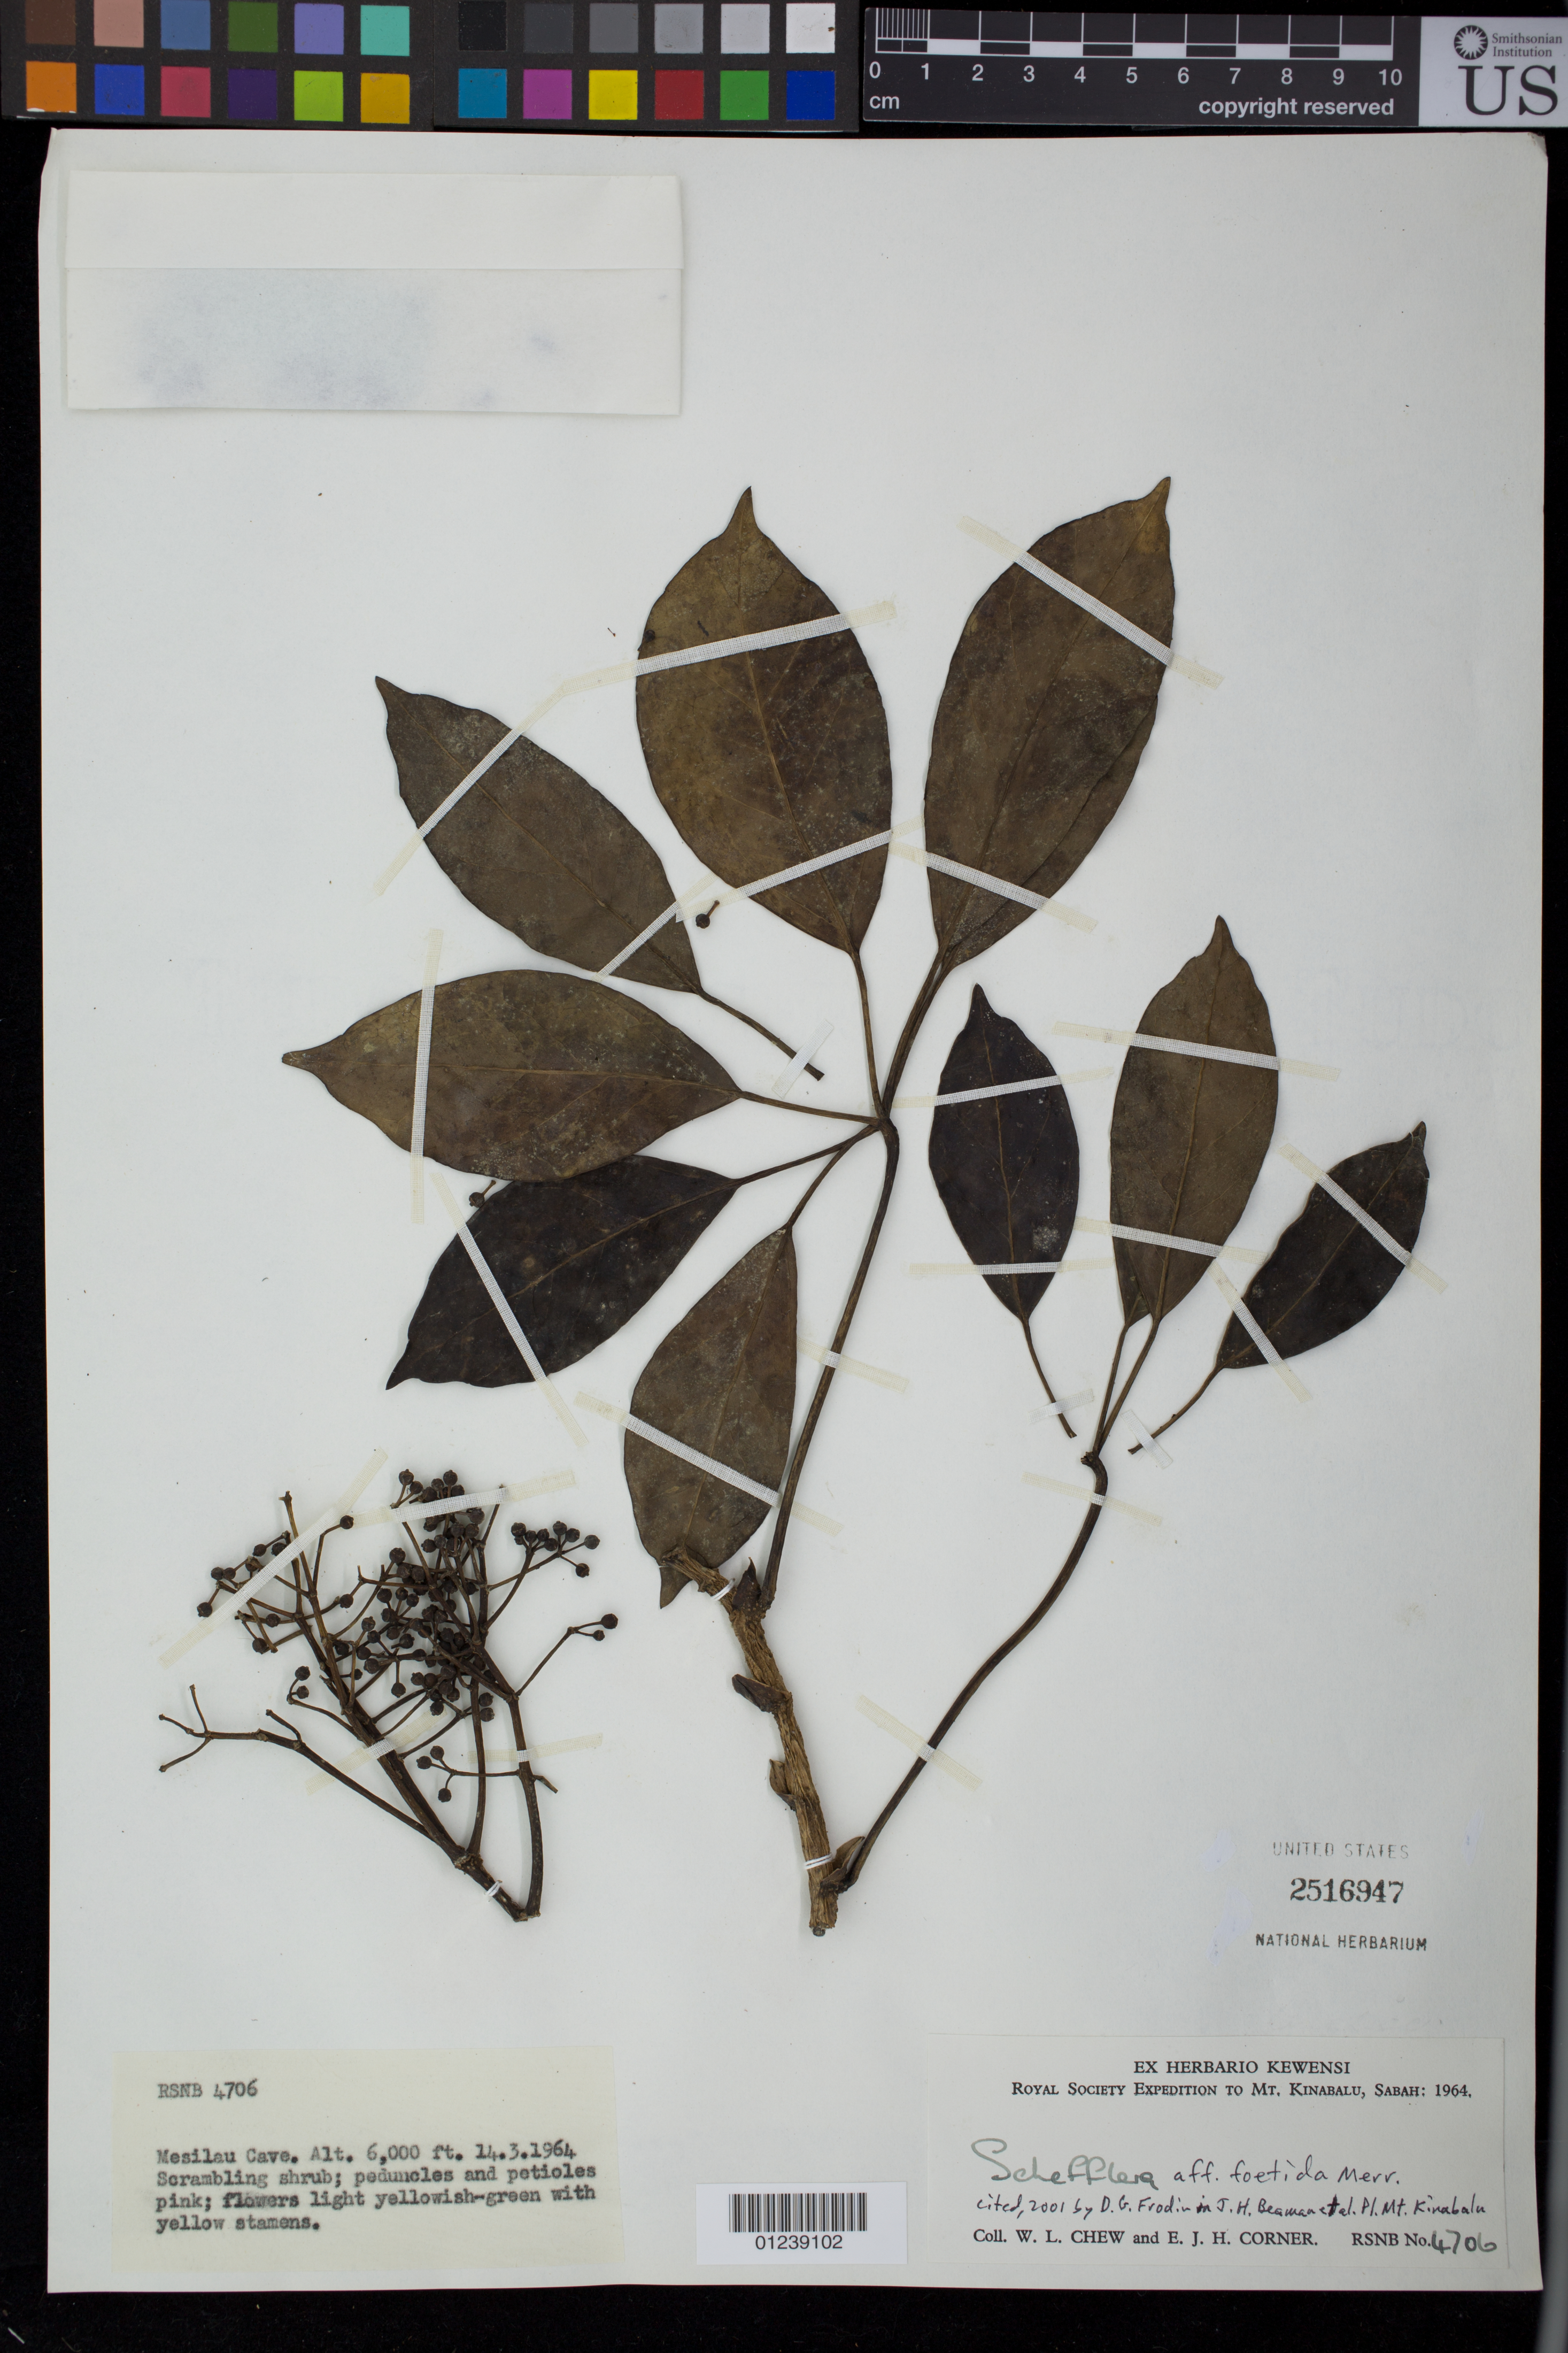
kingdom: Plantae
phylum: Tracheophyta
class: Magnoliopsida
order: Apiales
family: Araliaceae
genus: Heptapleurum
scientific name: Heptapleurum foetidum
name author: (Merr.) Lowery & G. M. Plunkett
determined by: Wagner, W. L., (BOT), Smithsonian Institution - National Museum of Natural History (UNITED STATES)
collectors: W. Chew & E. Corner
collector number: RSNB 4706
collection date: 1964-03-14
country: Malaysia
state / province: Sabah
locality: Mesilau Cave. Mt. Kinabalu.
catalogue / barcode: US 2516947